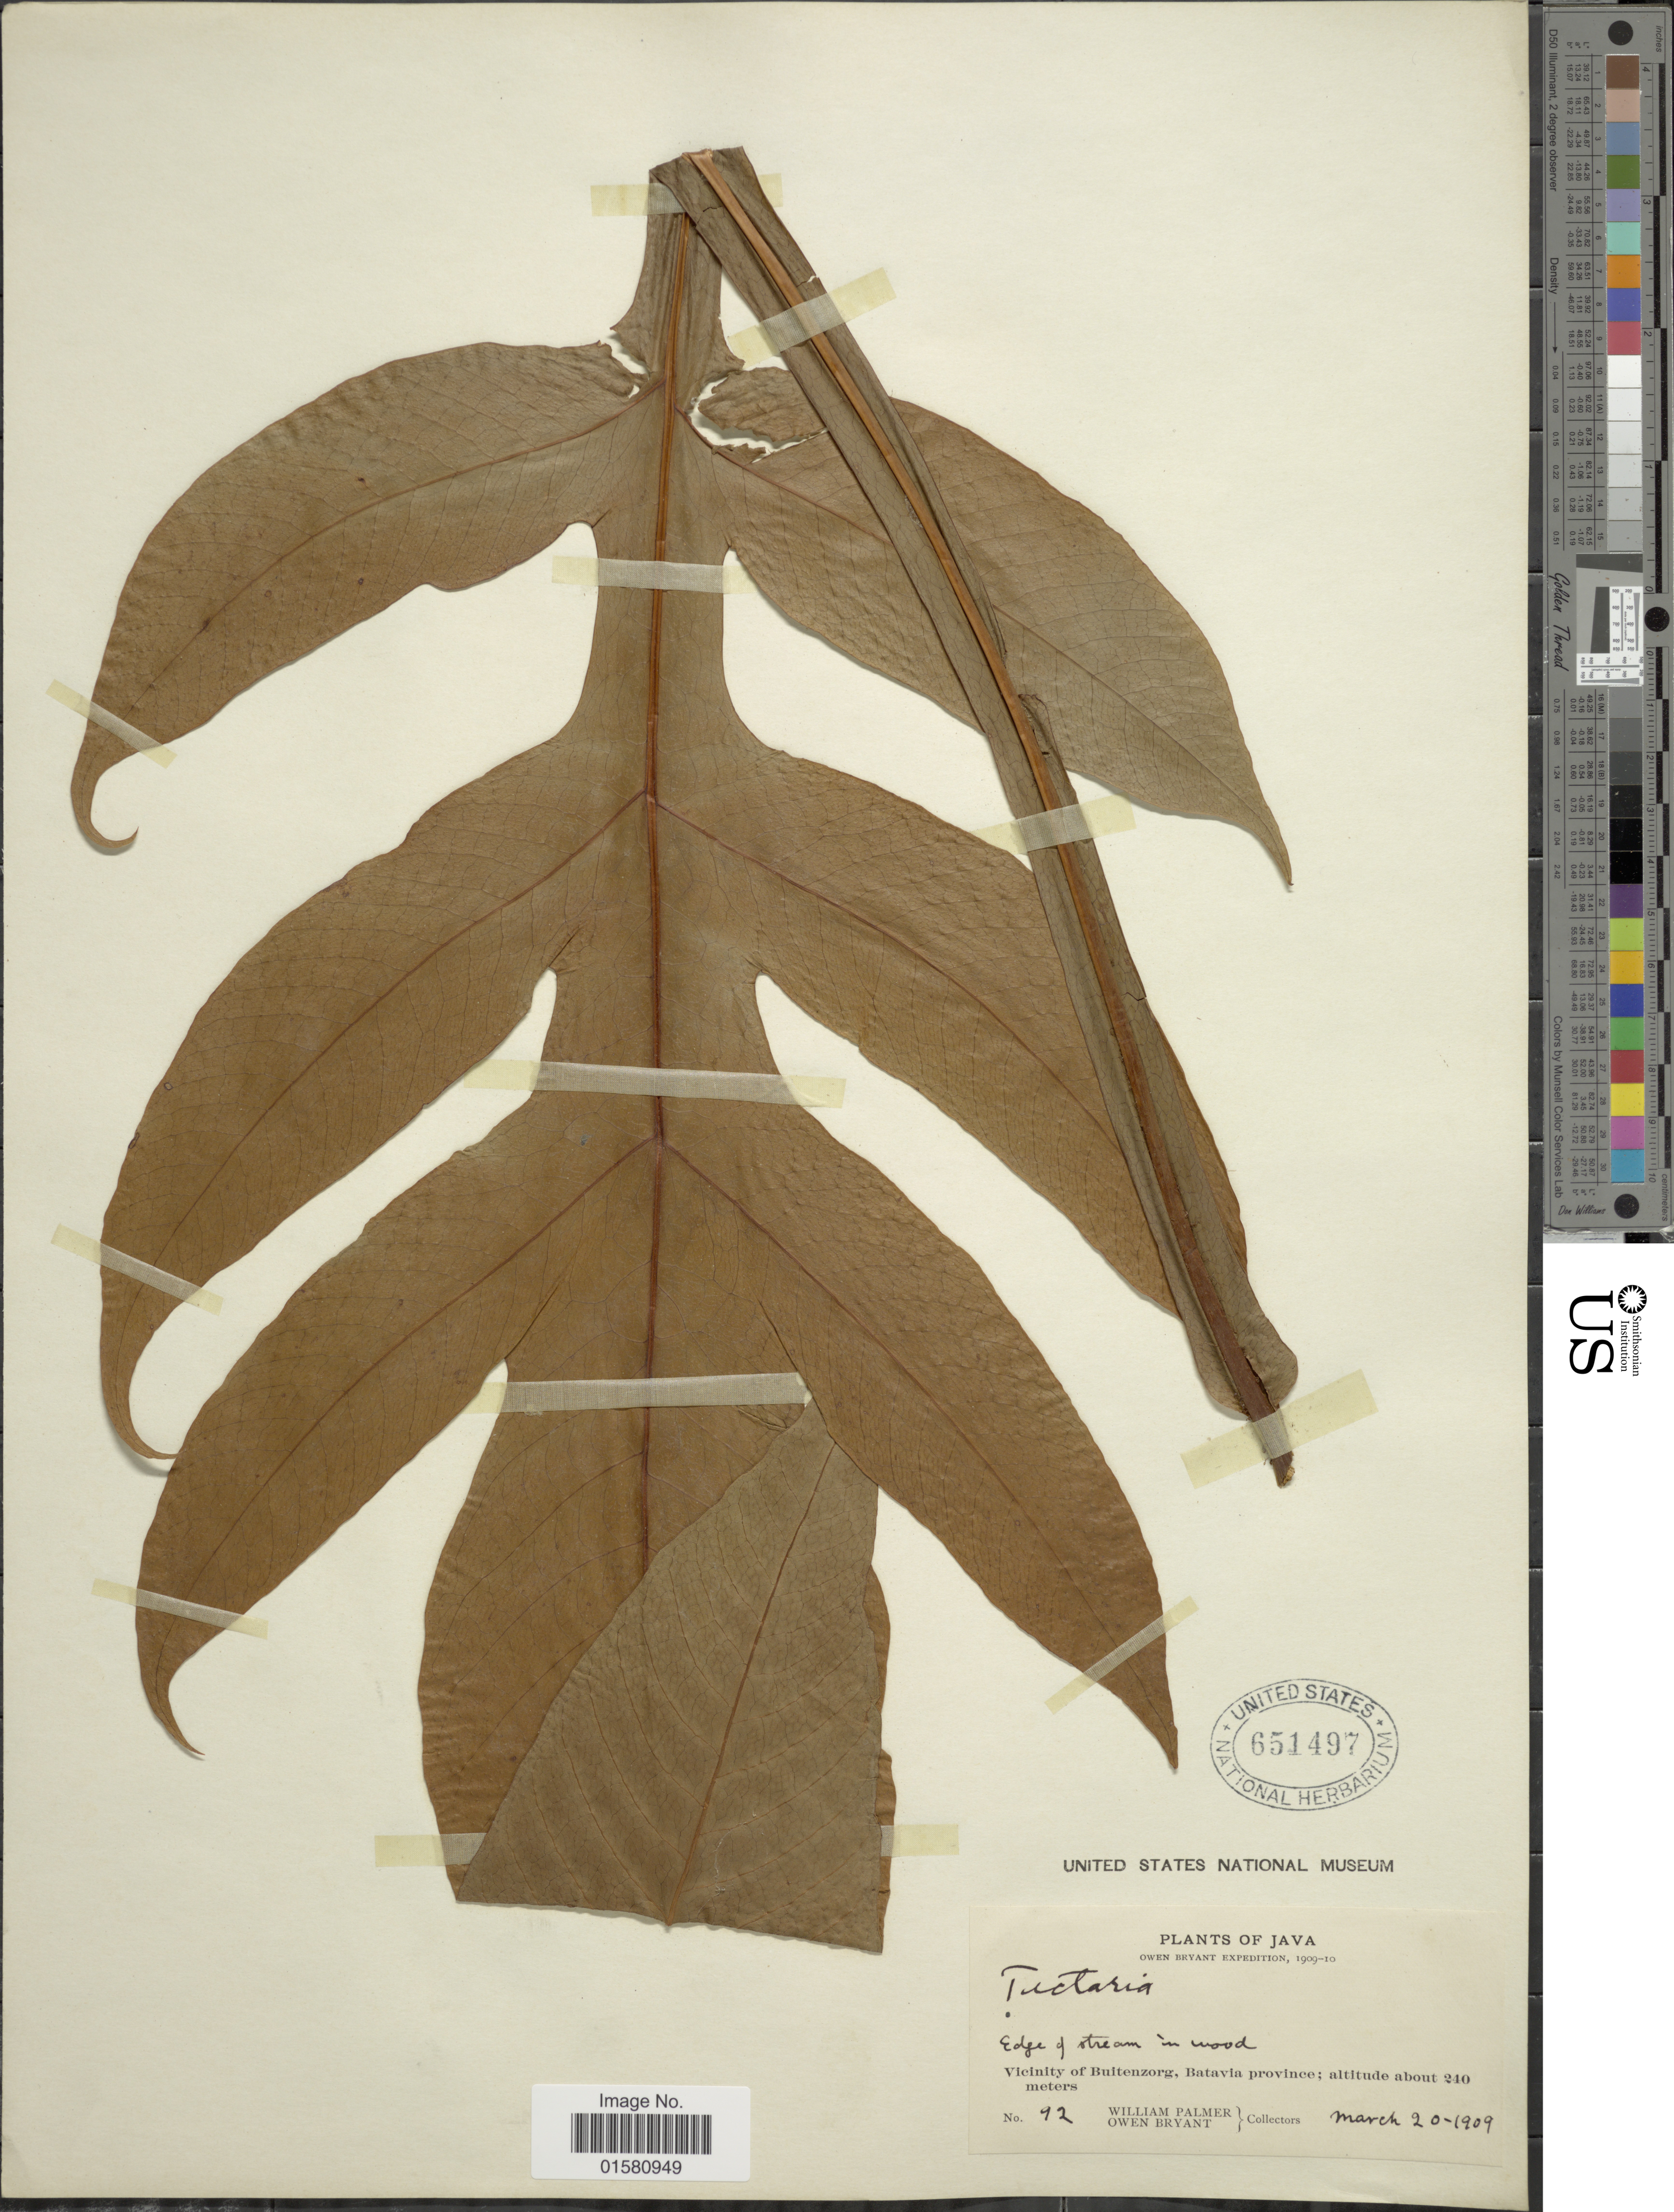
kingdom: Plantae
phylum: Tracheophyta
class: Polypodiopsida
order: Polypodiales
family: Tectariaceae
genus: Tectaria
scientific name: Tectaria decurrens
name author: (Presel.) Copel. in Elmer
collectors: W. Palmer & O. Bryant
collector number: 92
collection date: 1909-03-20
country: Indonesia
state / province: Java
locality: Vicinity of Buitenzorg, Batavia province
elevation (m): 240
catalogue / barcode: US 651497